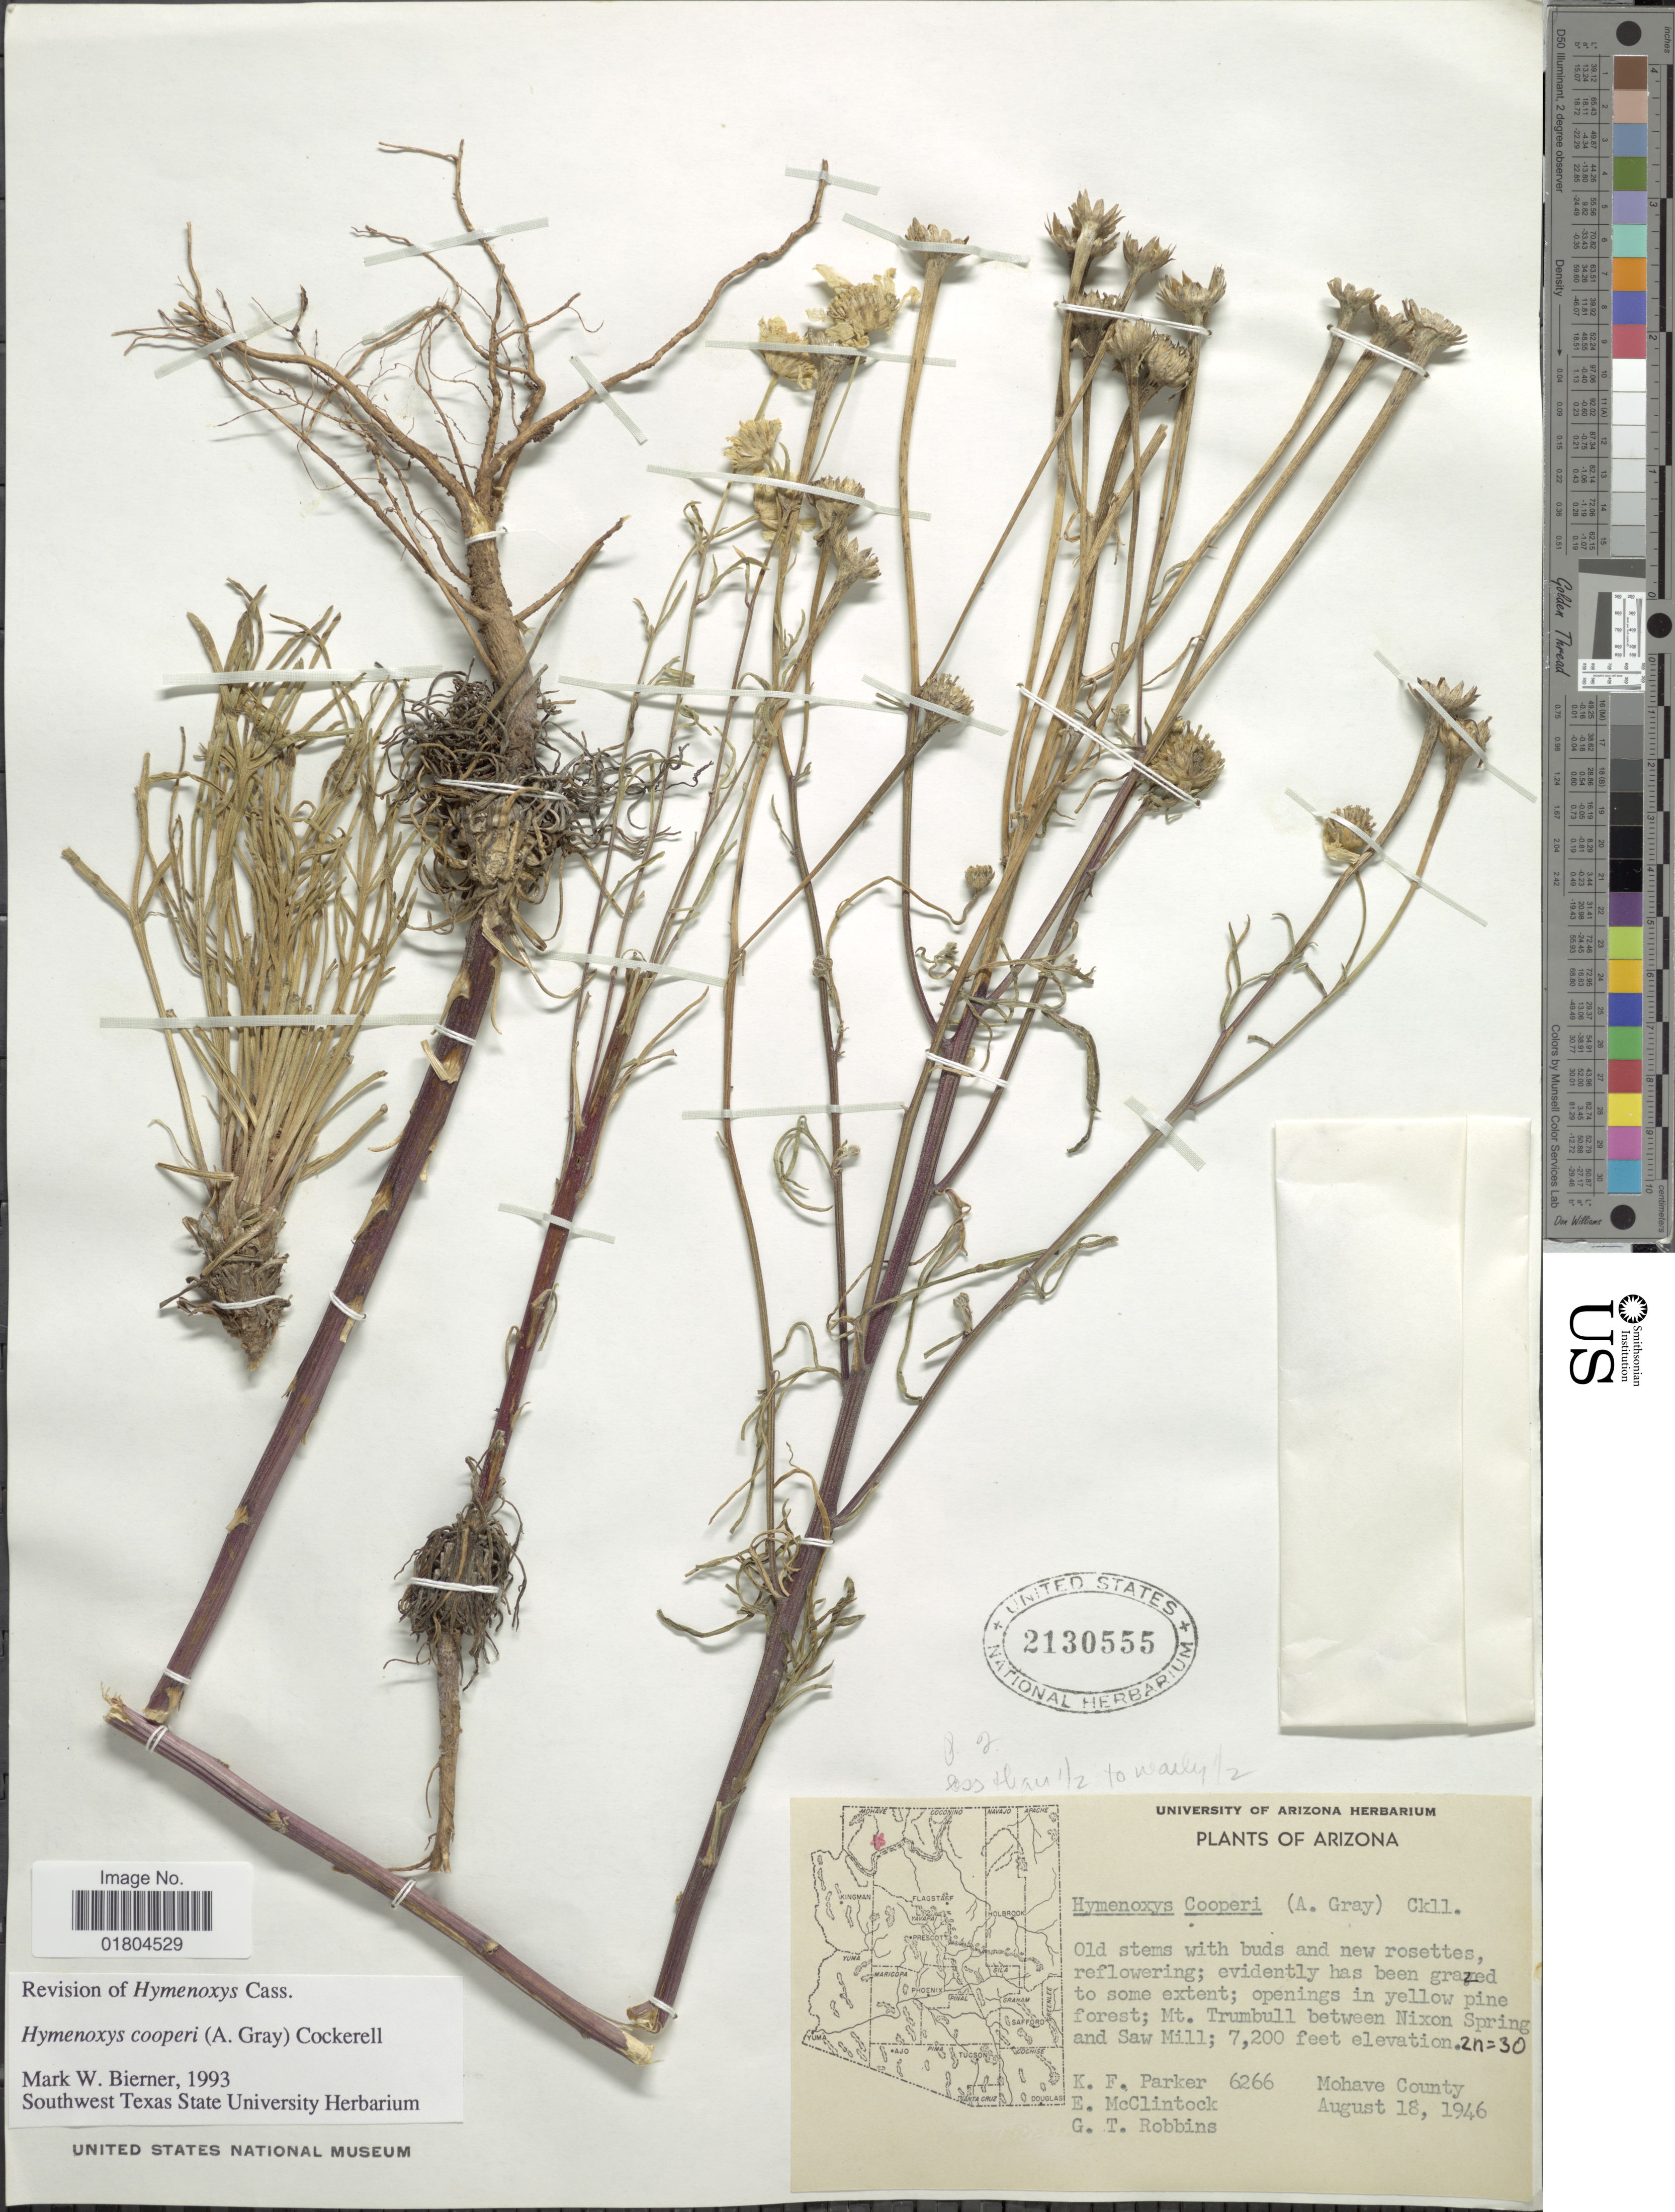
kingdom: Plantae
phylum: Tracheophyta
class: Magnoliopsida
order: Asterales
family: Asteraceae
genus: Hymenoxys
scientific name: Hymenoxys cooperi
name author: (A. Gray) Cockerell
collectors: K. F. Parker, E. McClintock & G. T. Robbins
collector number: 6266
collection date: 1946-08-18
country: United States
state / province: Arizona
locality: Mt. Trumbull between Nixon Spring and Saw Mill. Mohave County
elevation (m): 2195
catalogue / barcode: US 2130555